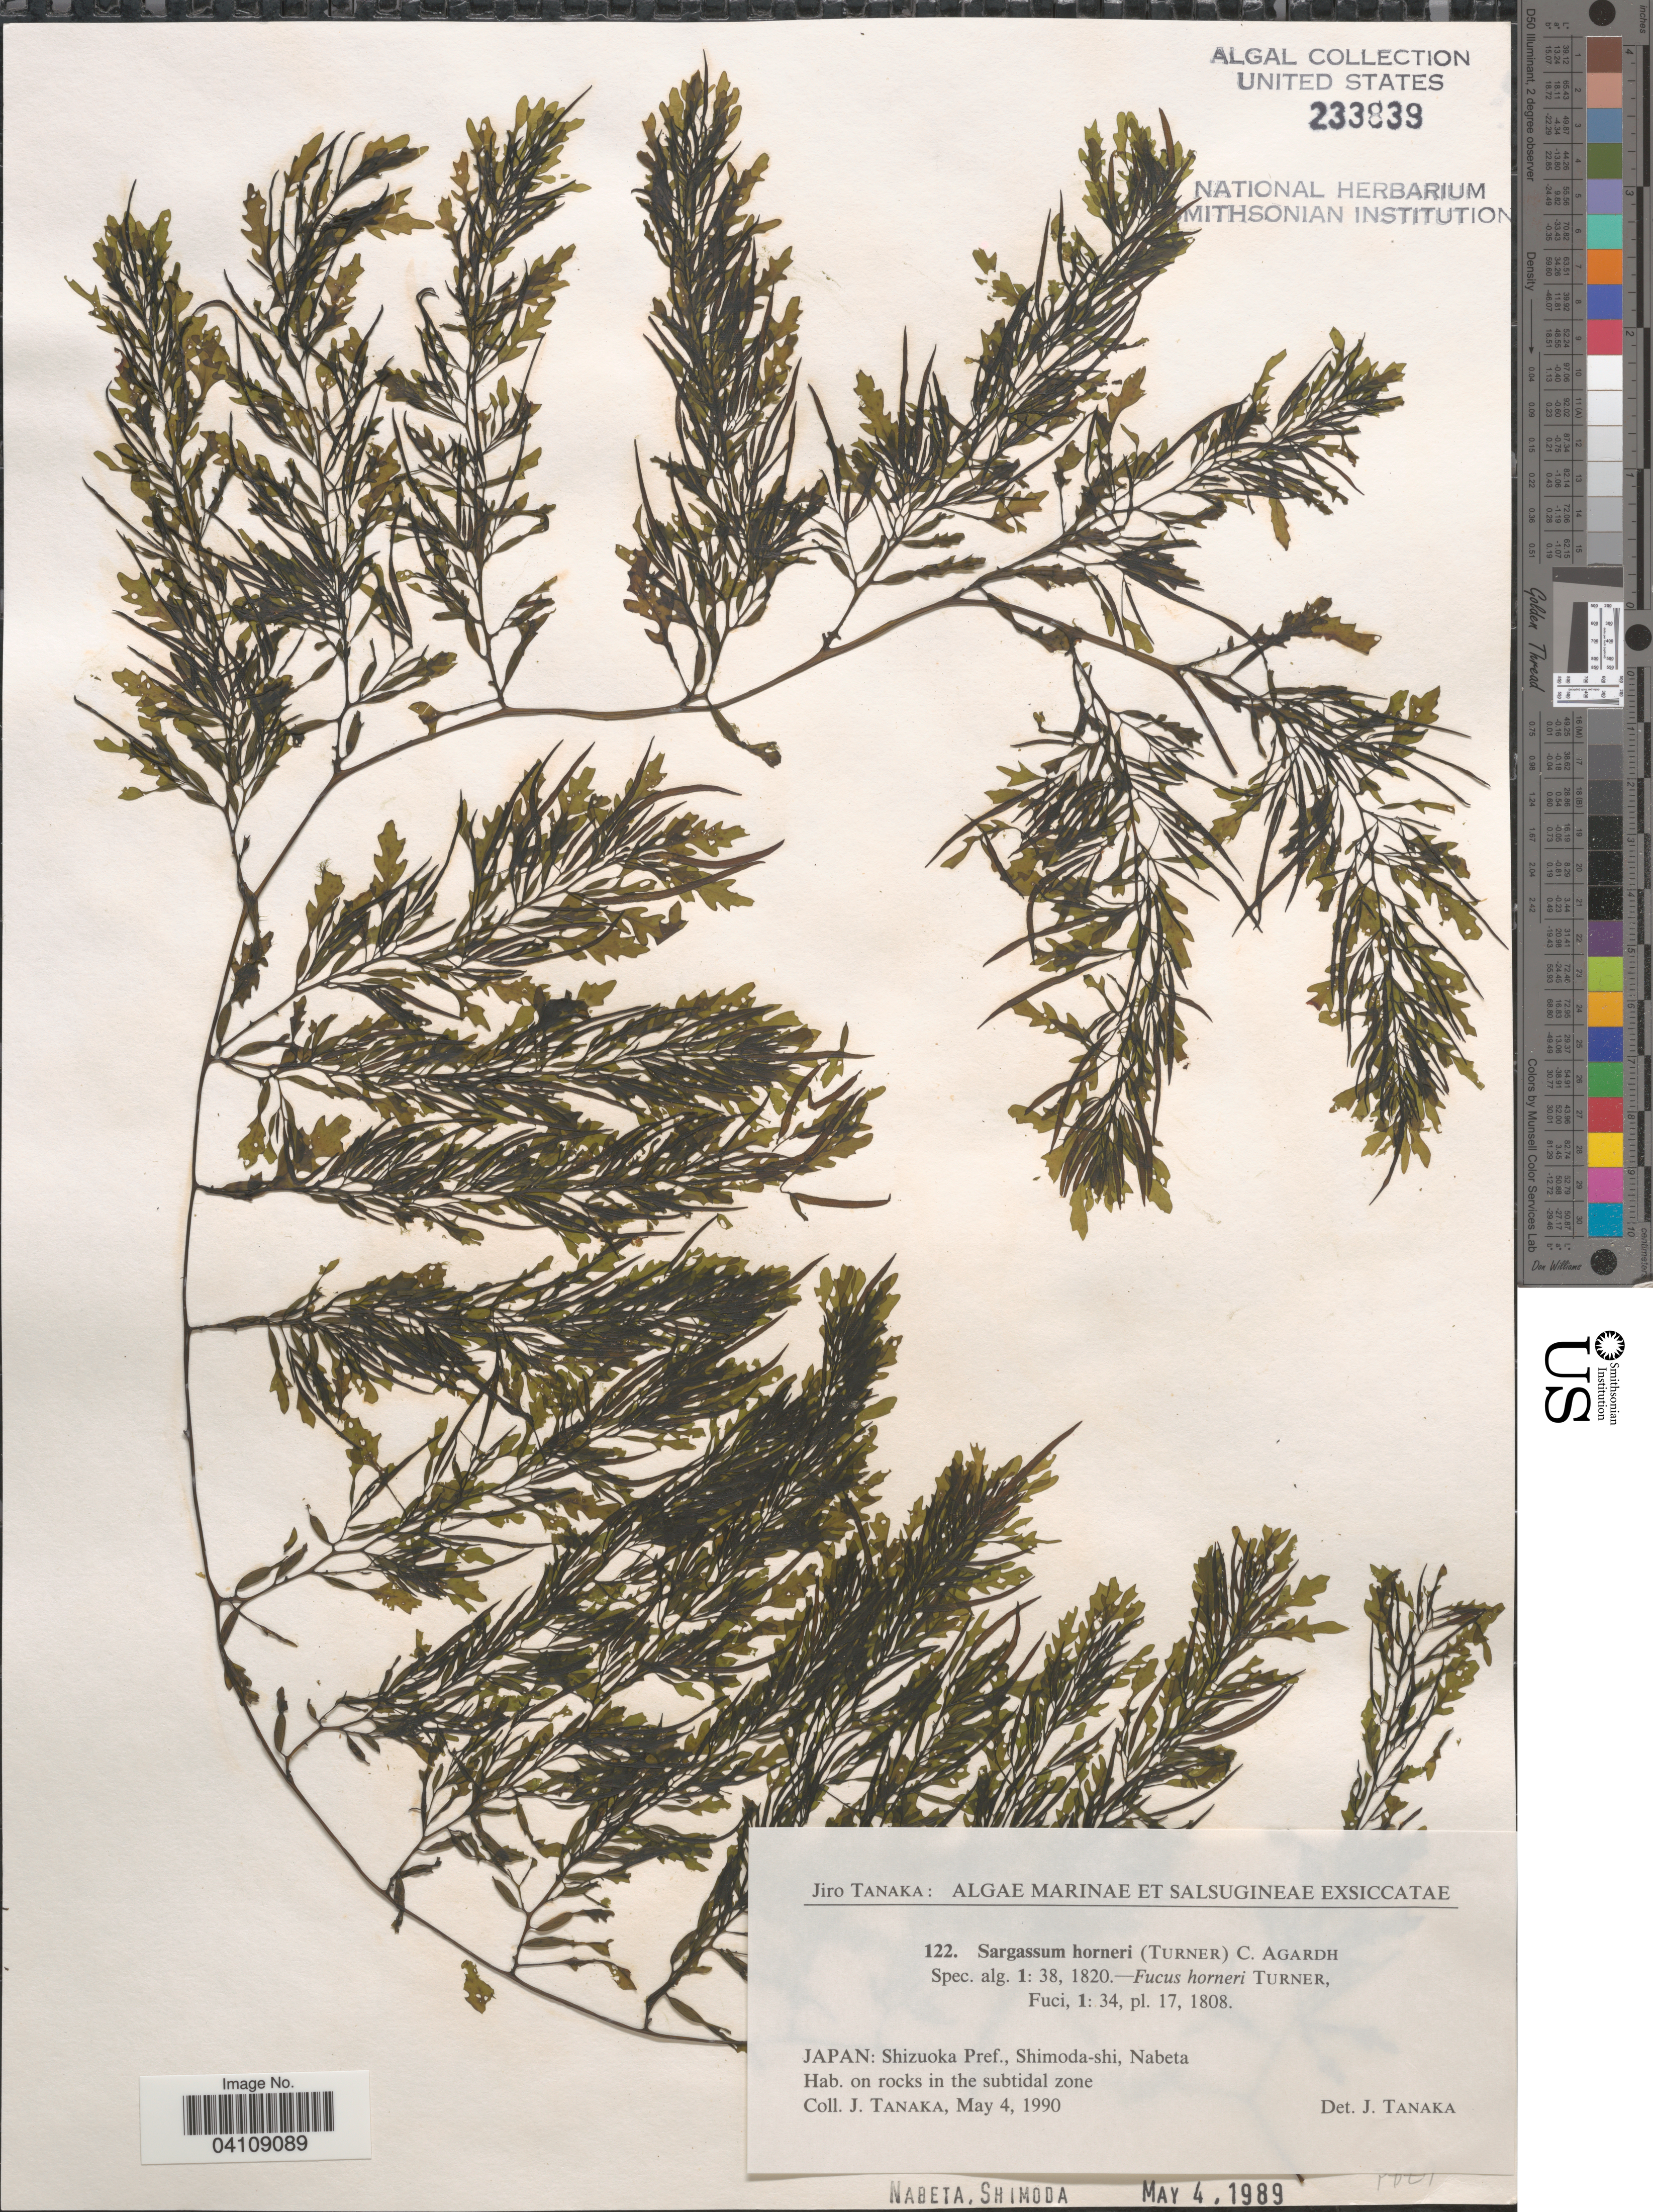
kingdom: Chromista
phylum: Ochrophyta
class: Phaeophyceae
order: Fucales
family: Sargassaceae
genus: Sargassum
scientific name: Sargassum horneri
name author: (Turner) C. Agardh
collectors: J. Tanaka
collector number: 122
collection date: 1990-05-04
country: Japan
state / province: Sizuoka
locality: Shizuoka Pref., Shimoda-shi, Nabeta.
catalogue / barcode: US 233839